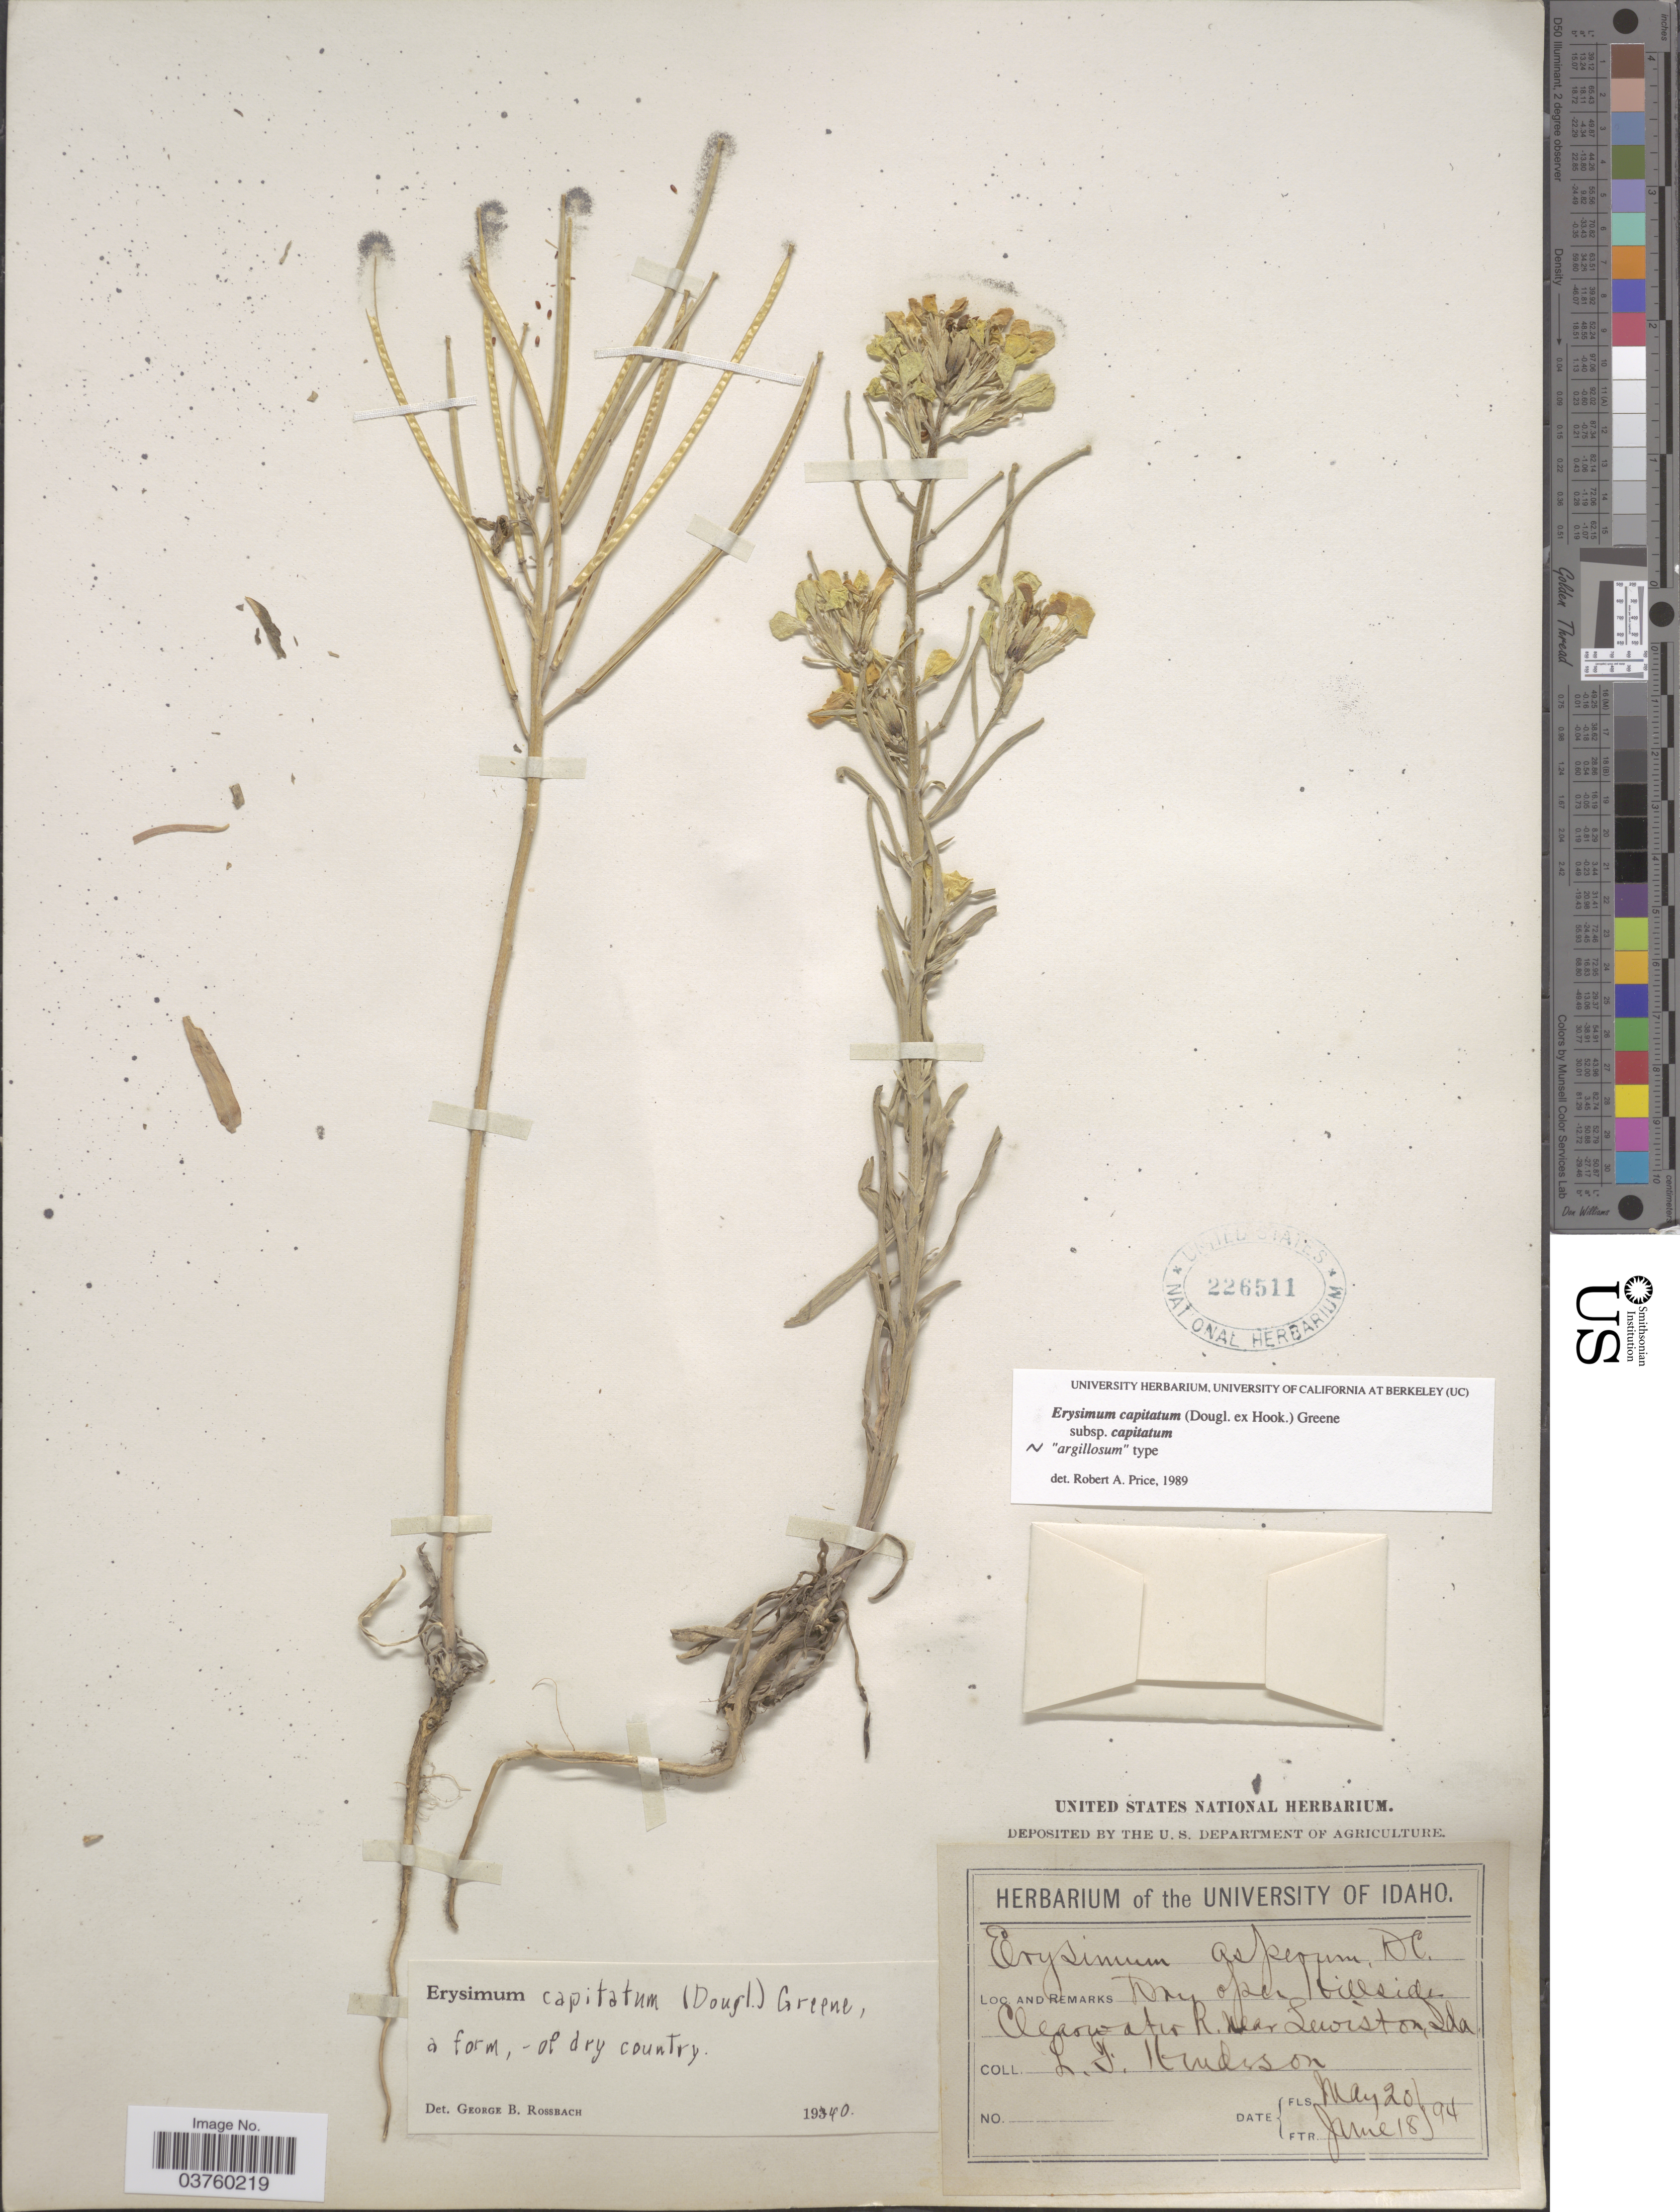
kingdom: Plantae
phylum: Tracheophyta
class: Magnoliopsida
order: Brassicales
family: Brassicaceae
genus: Erysimum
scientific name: Erysimum capitatum subsp. capitatum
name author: (Douglas ex Hook.) Greene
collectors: L. F. Hudson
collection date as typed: Transcribed d/m/y: 20/5/94 to 18/6/94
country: United States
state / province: Idaho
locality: Clearwater R. near Lewiston.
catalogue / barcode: US 226511